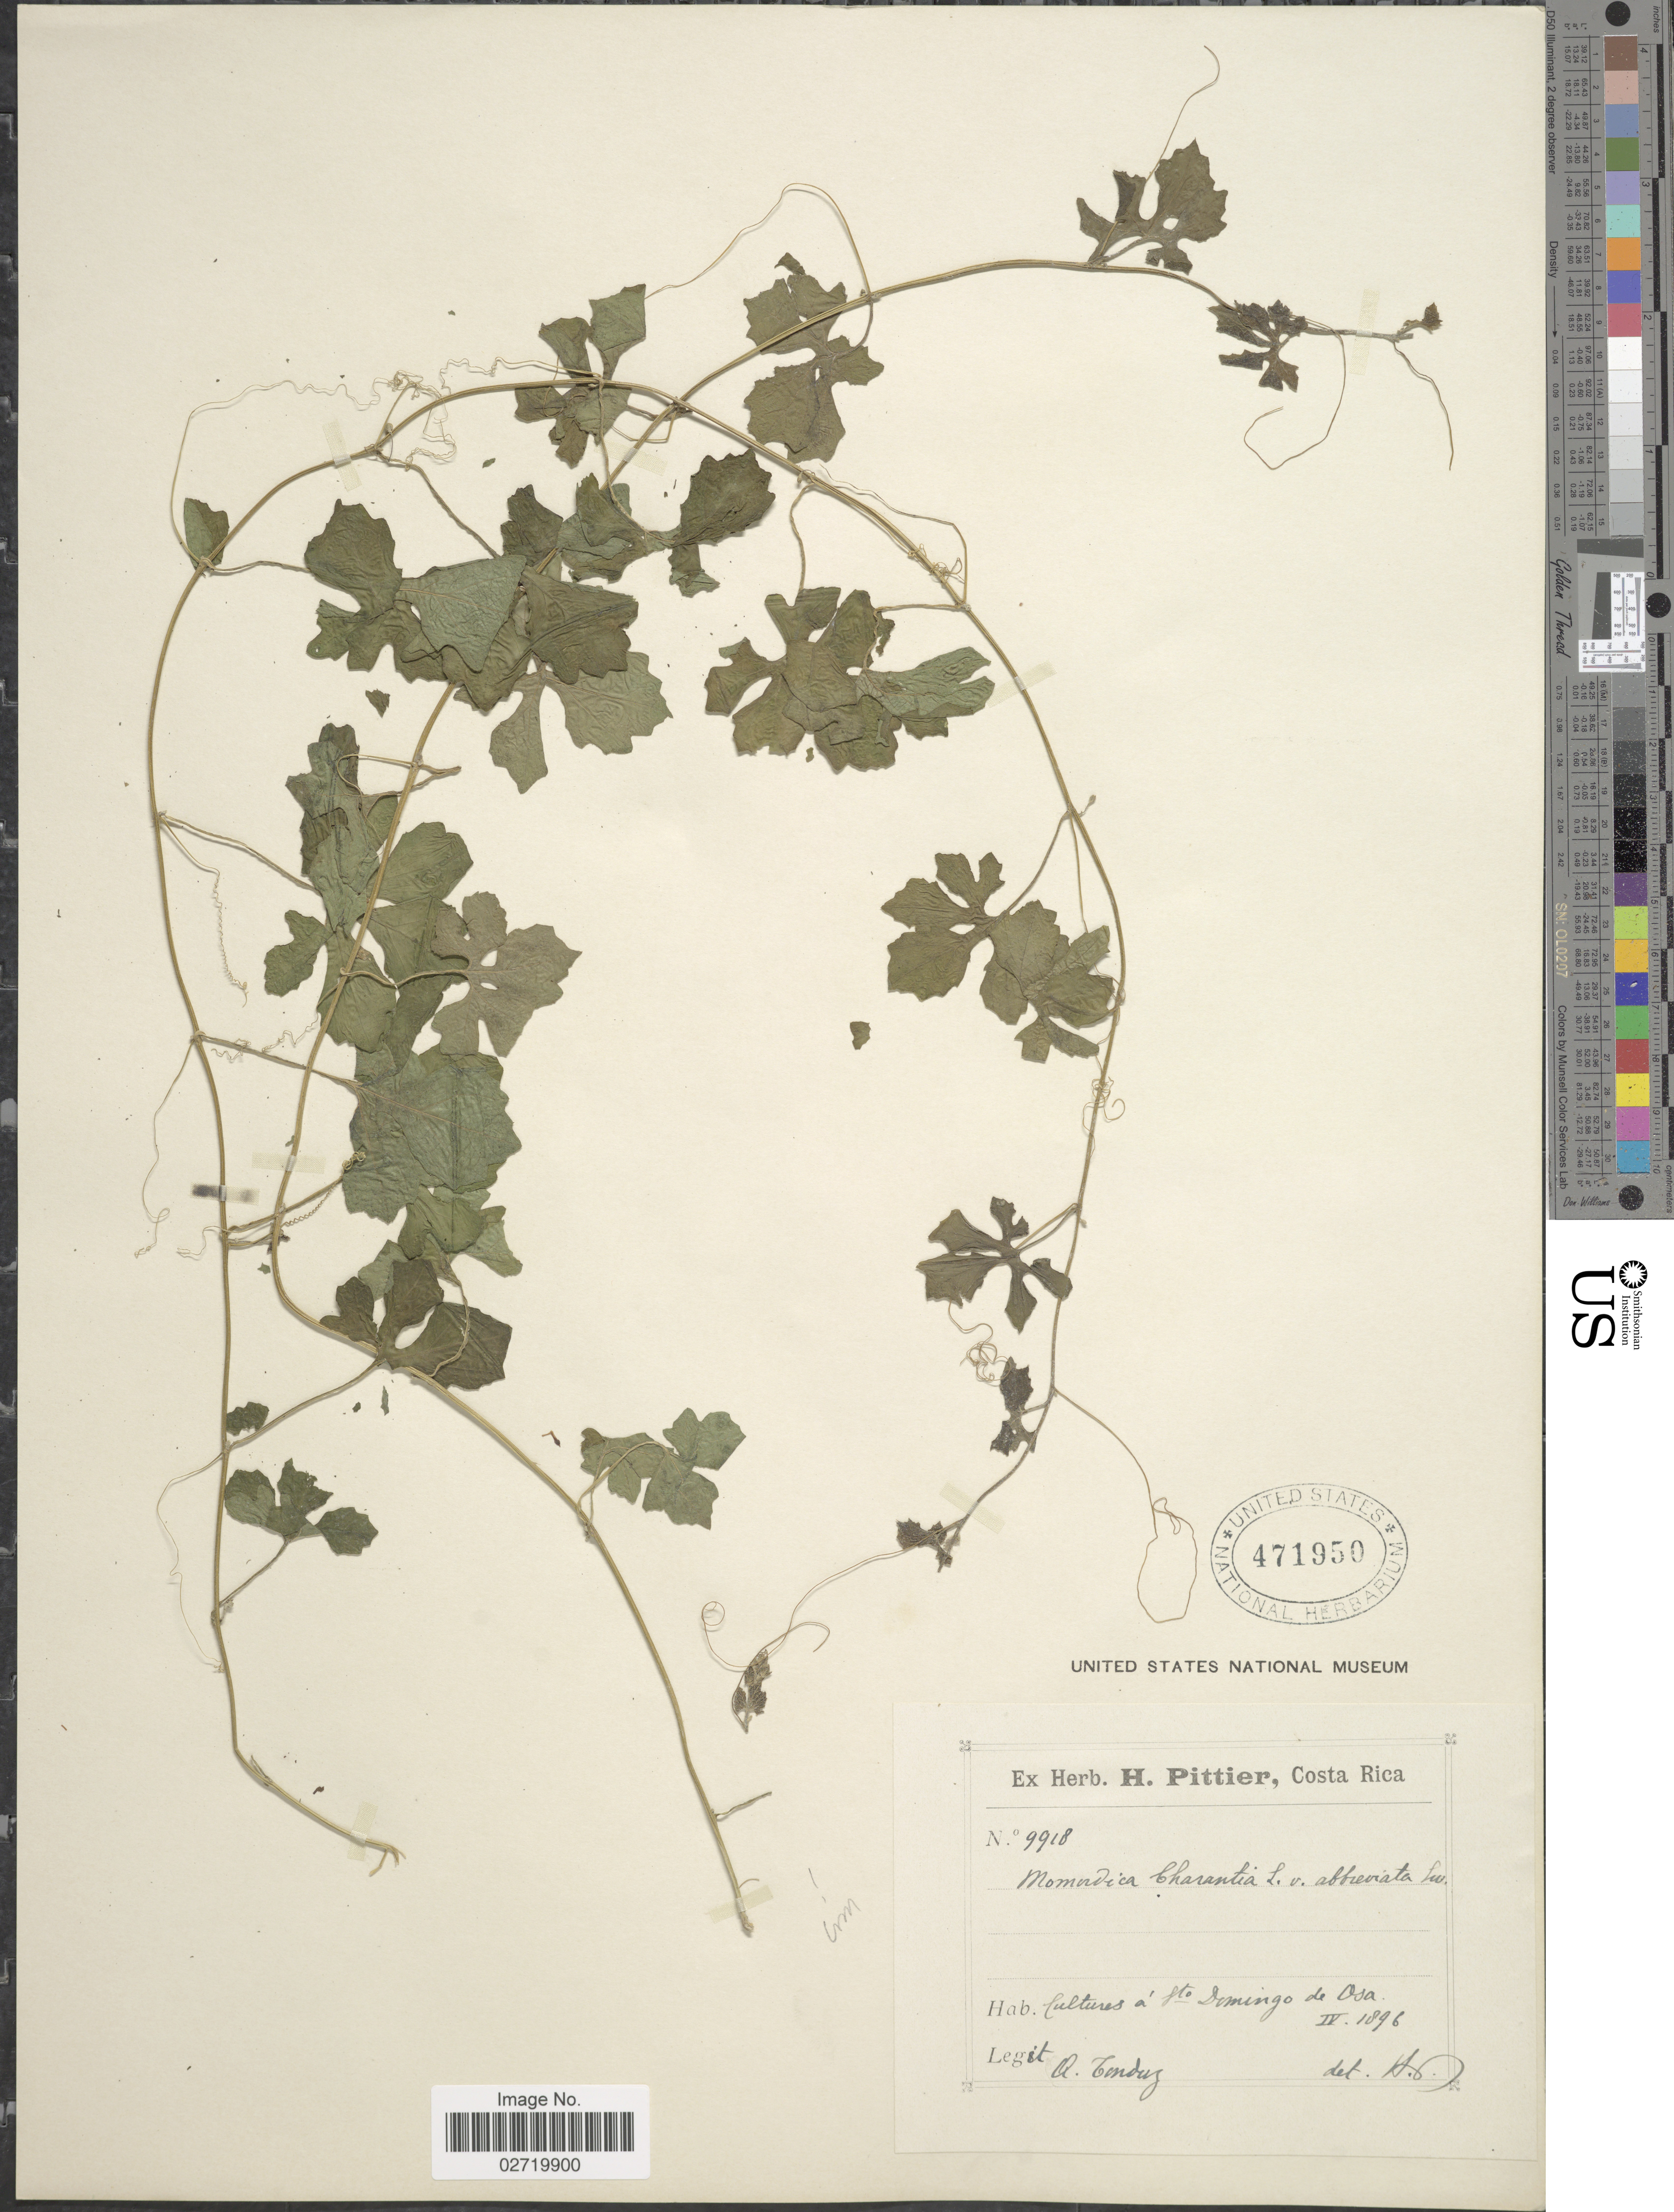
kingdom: Plantae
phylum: Tracheophyta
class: Magnoliopsida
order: Cucurbitales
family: Cucurbitaceae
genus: Momordica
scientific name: Momordica charantia var. abbreviata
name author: (Ser.) Grebenšcikov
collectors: A. Tonduz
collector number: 9918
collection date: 1896-04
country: Costa Rica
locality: Cultures a Sto. Domingo de Osa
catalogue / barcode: US 471950